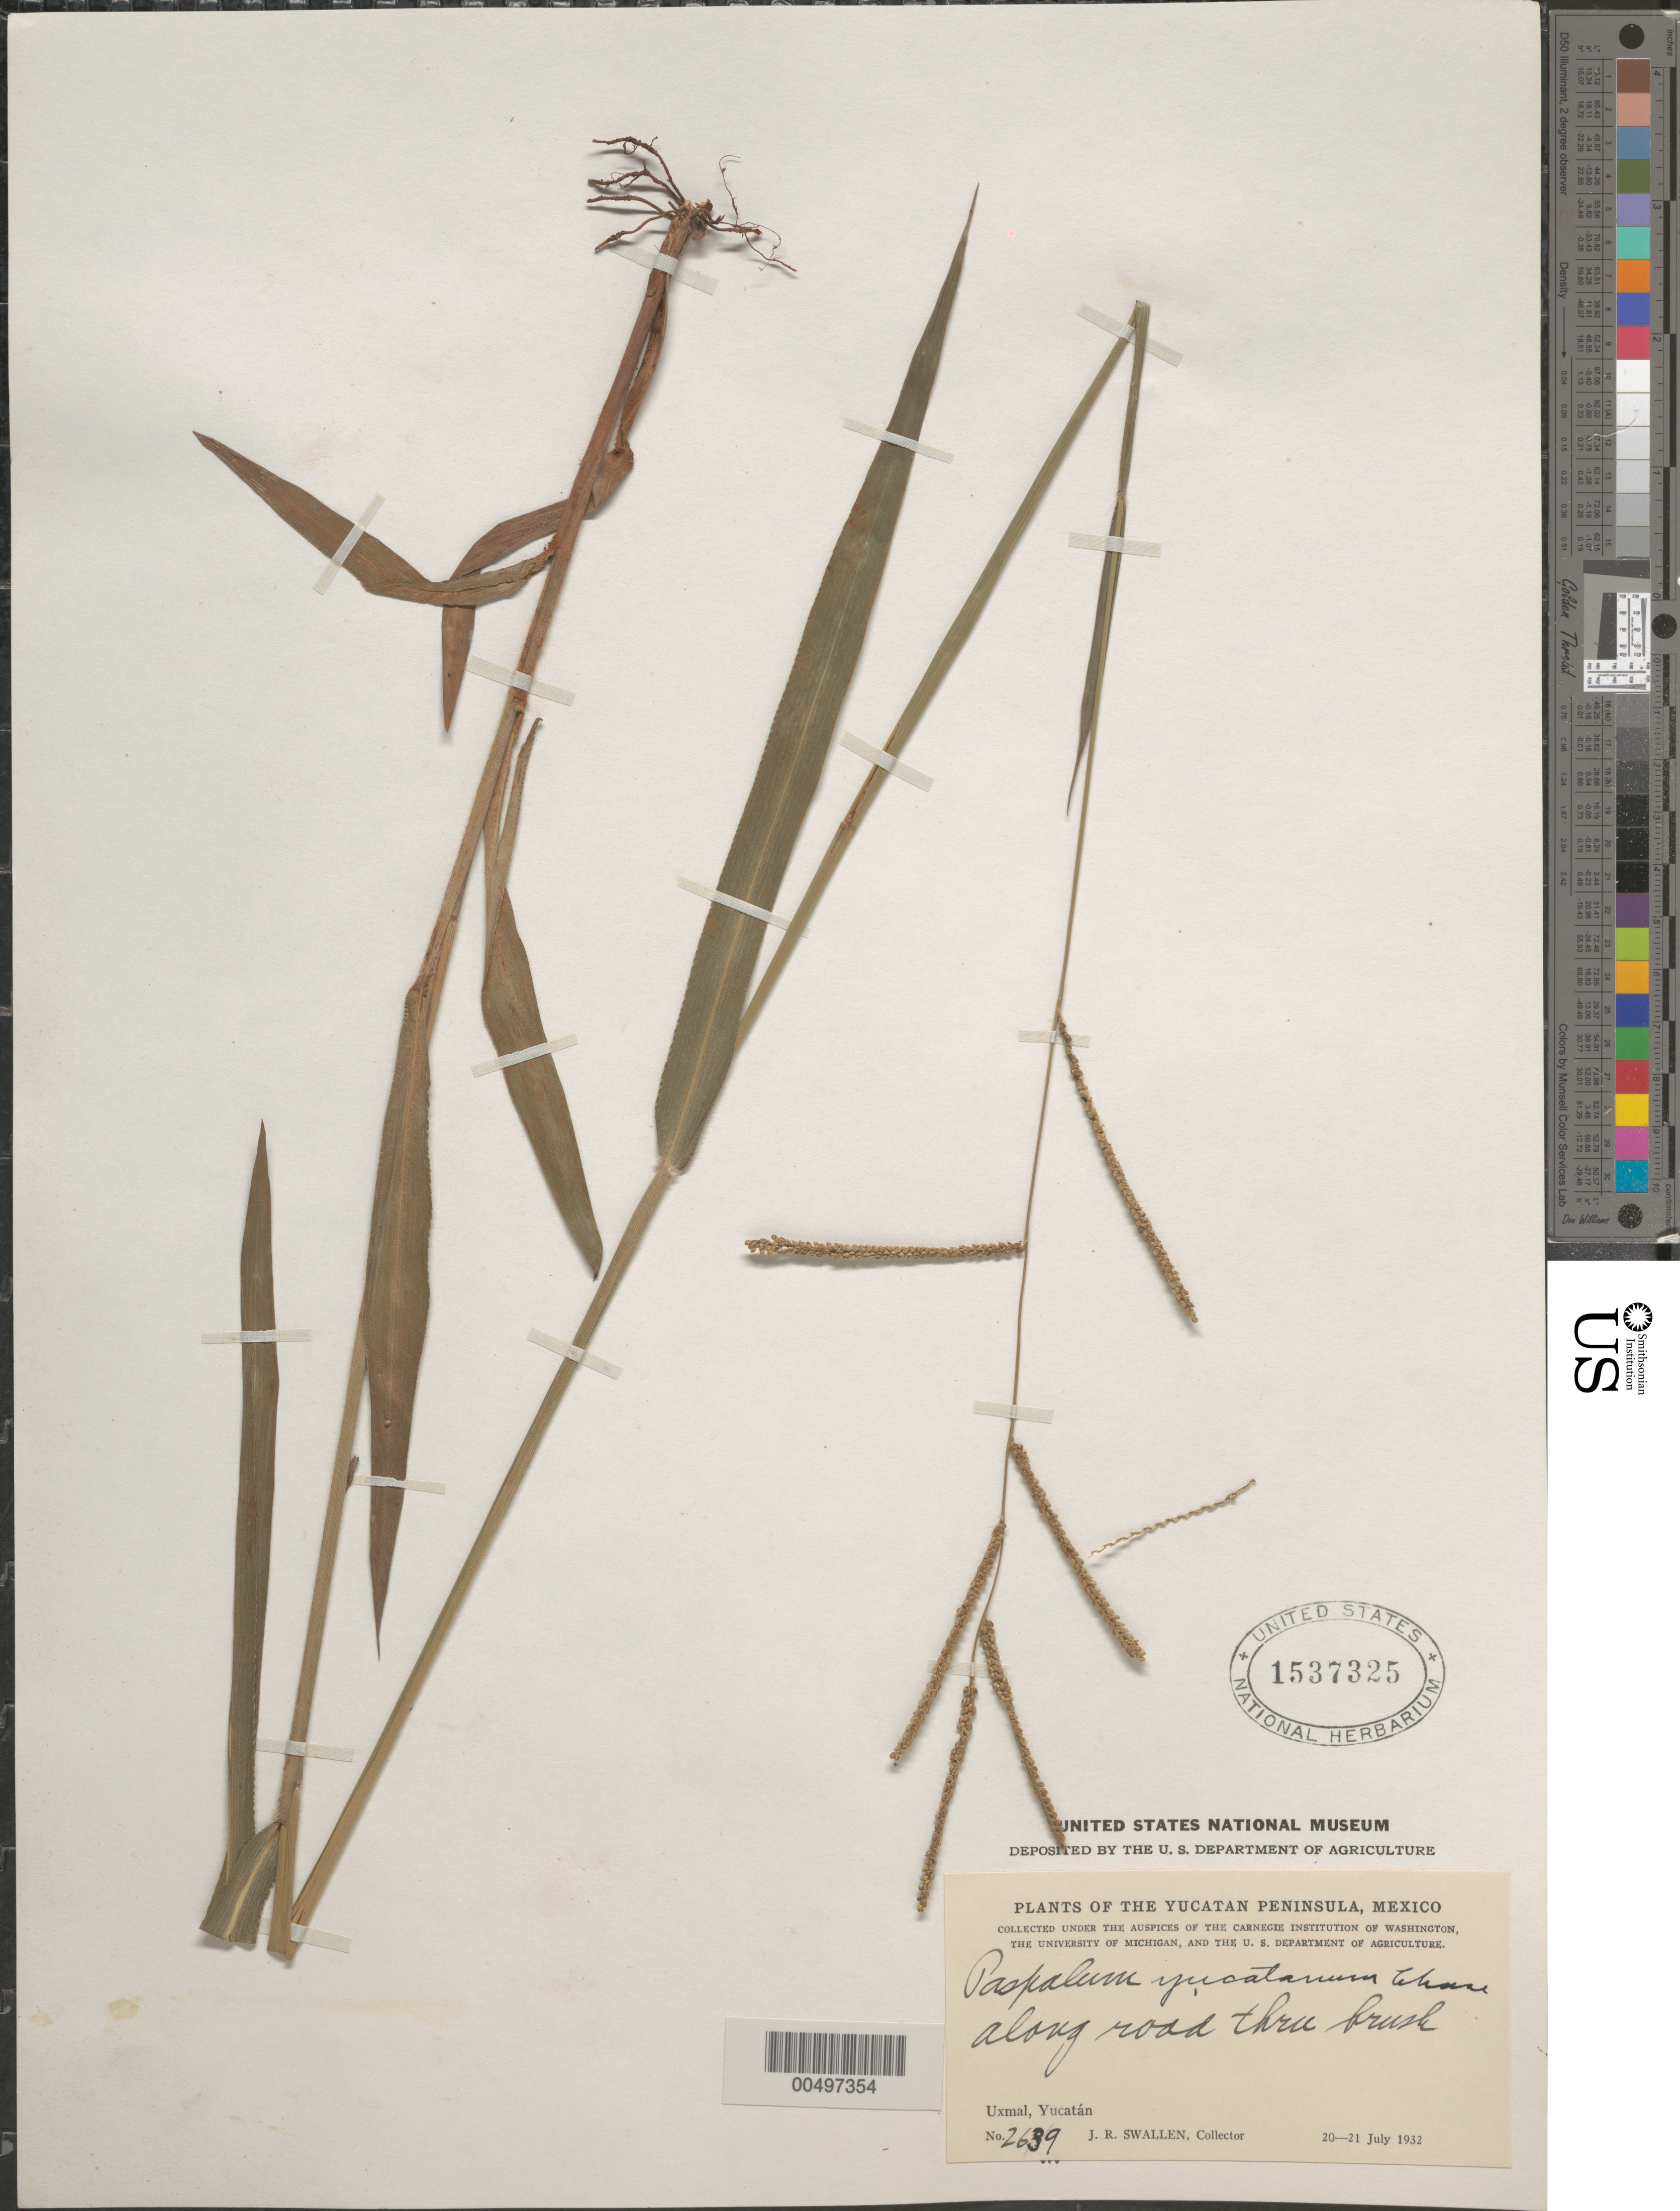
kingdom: Plantae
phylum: Tracheophyta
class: Liliopsida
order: Poales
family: Poaceae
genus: Paspalum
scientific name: Paspalum blodgettii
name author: Chapm.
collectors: J. R. Swallen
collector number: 2639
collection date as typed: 20 Jul 1932 to 21 Jul 1932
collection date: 1932-07-20/1932-07-21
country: Mexico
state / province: Yucatan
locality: Yucatan Peninsula, Uxmal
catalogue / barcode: US 1537325